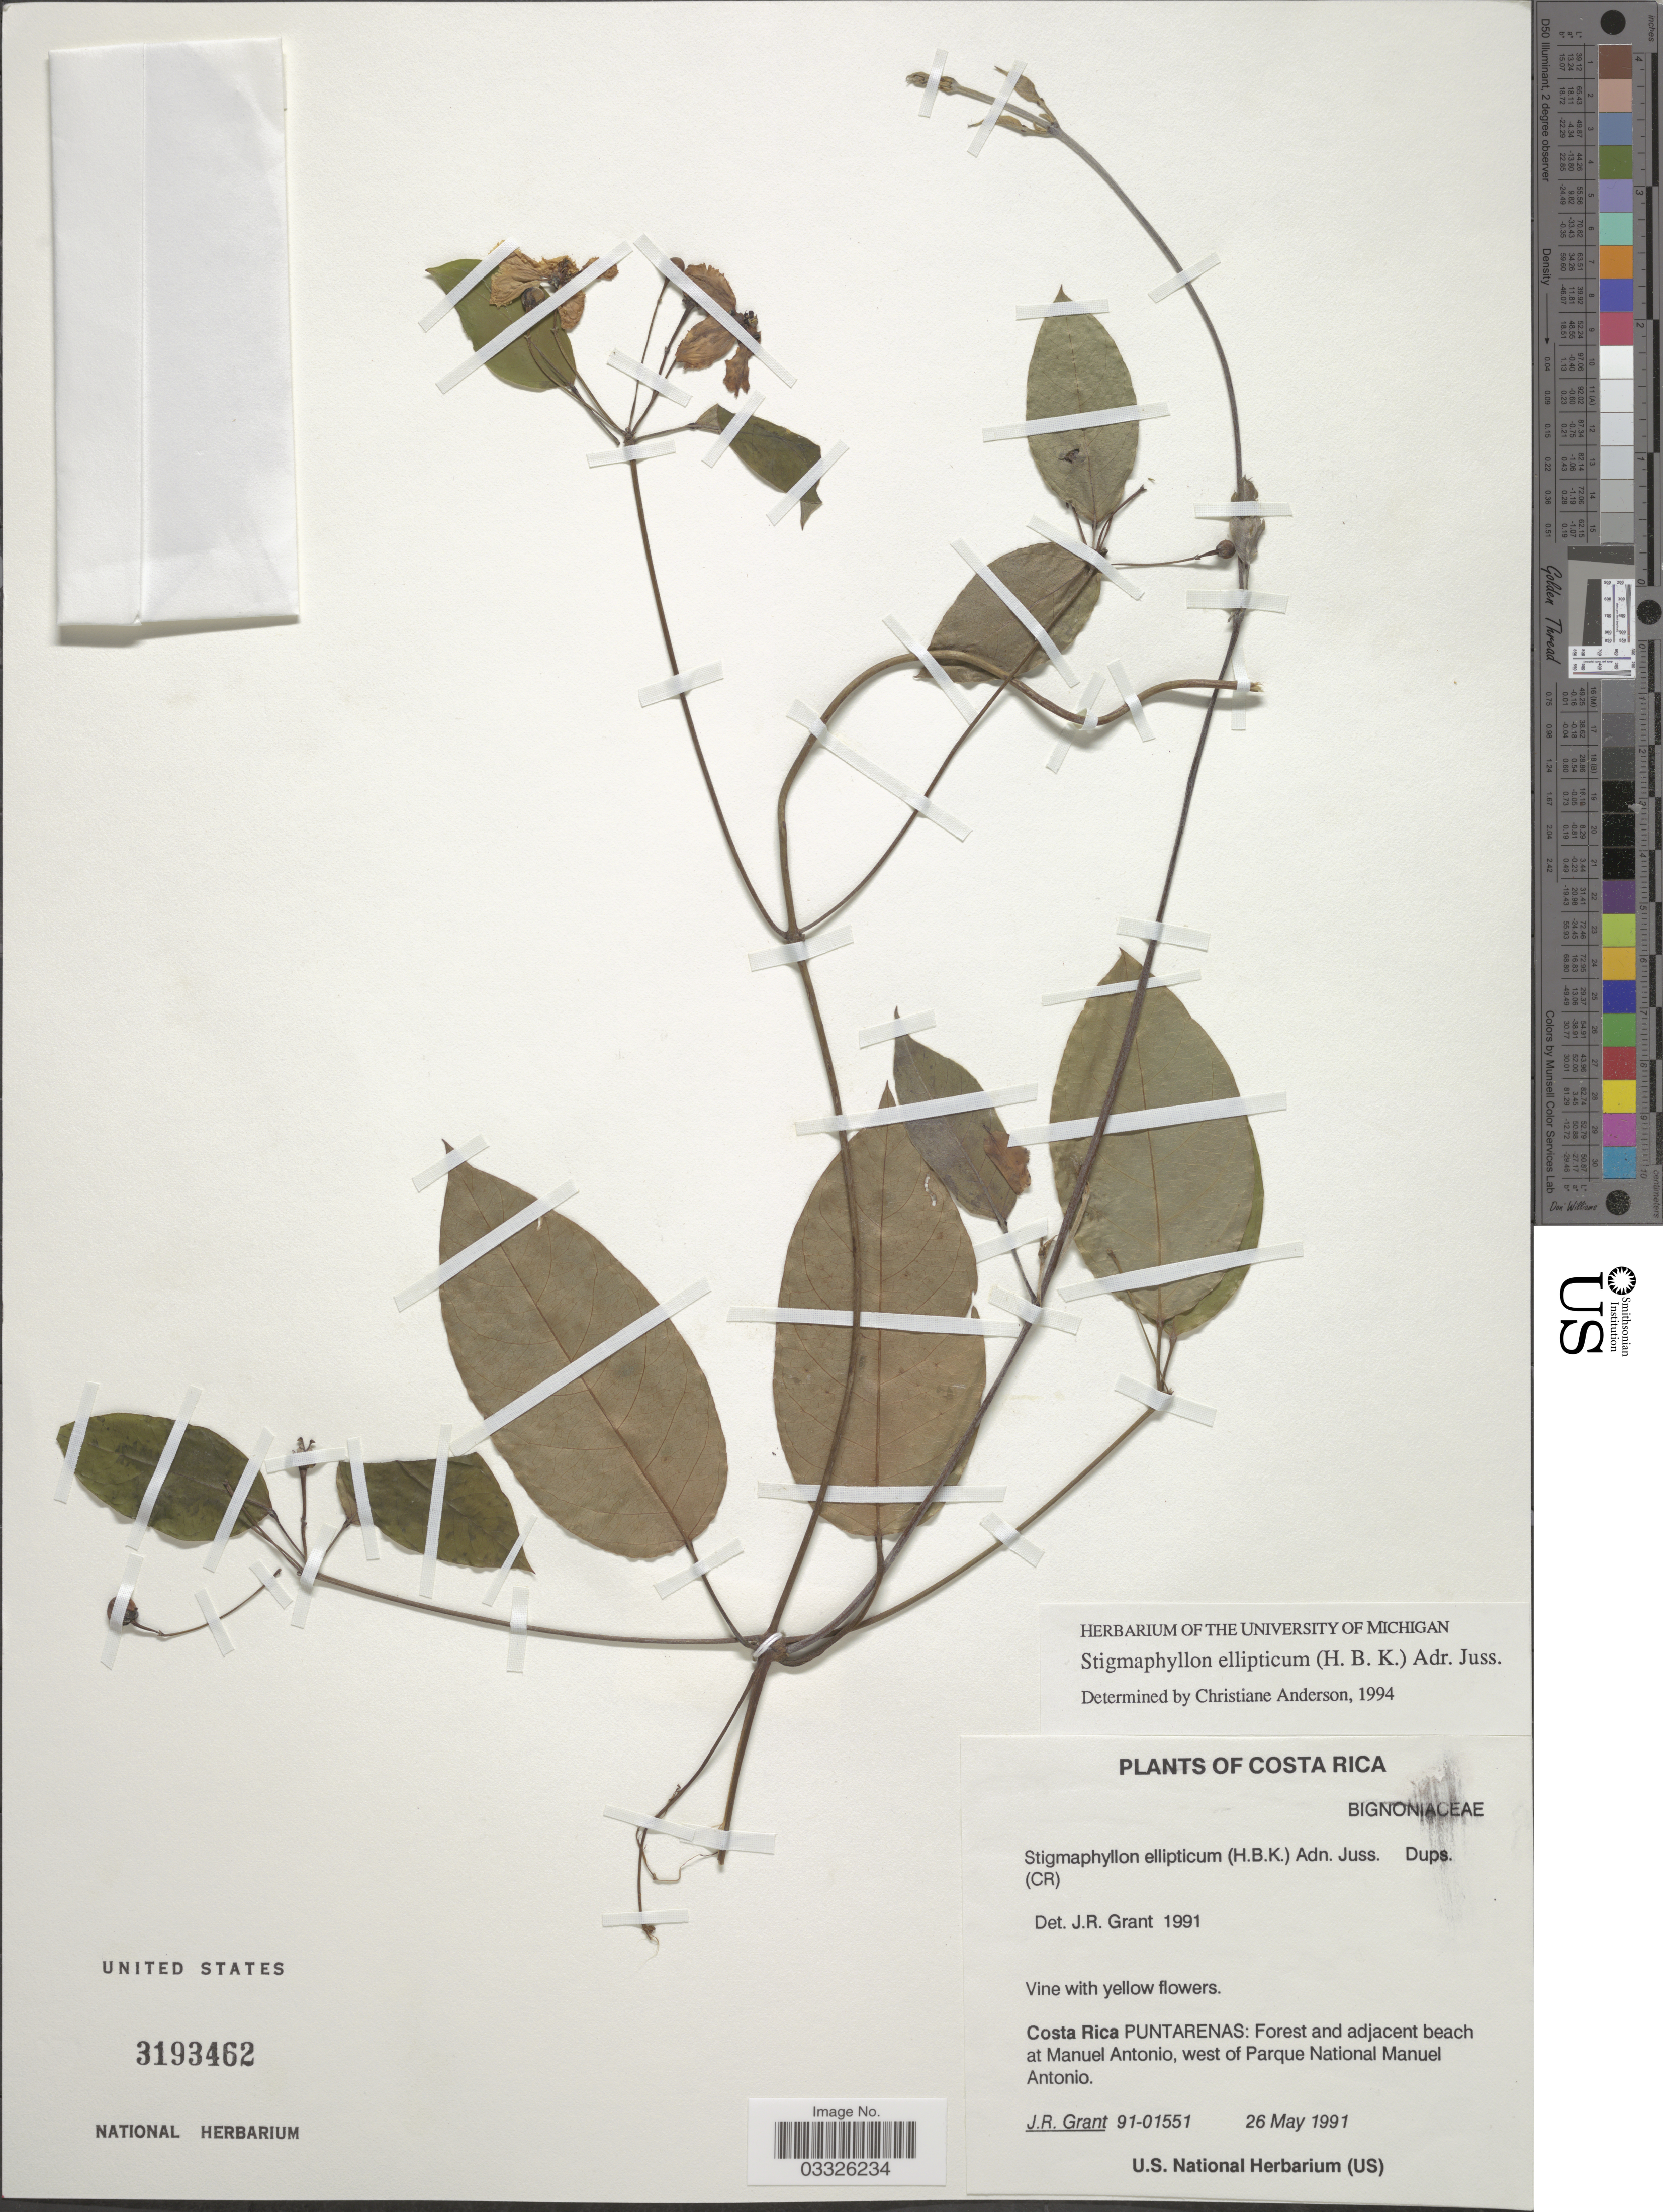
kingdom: Plantae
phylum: Tracheophyta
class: Magnoliopsida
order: Malpighiales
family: Malpighiaceae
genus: Stigmaphyllon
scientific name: Stigmaphyllon ellipticum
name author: (Kunth) A. Juss.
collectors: J. Grant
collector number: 91-01551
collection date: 1991-05-26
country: Costa Rica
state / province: Puntarenas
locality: Forest and adjacent beach at Manuel Antonio, west of Parque National Manuel Antonio.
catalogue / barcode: US 3193462